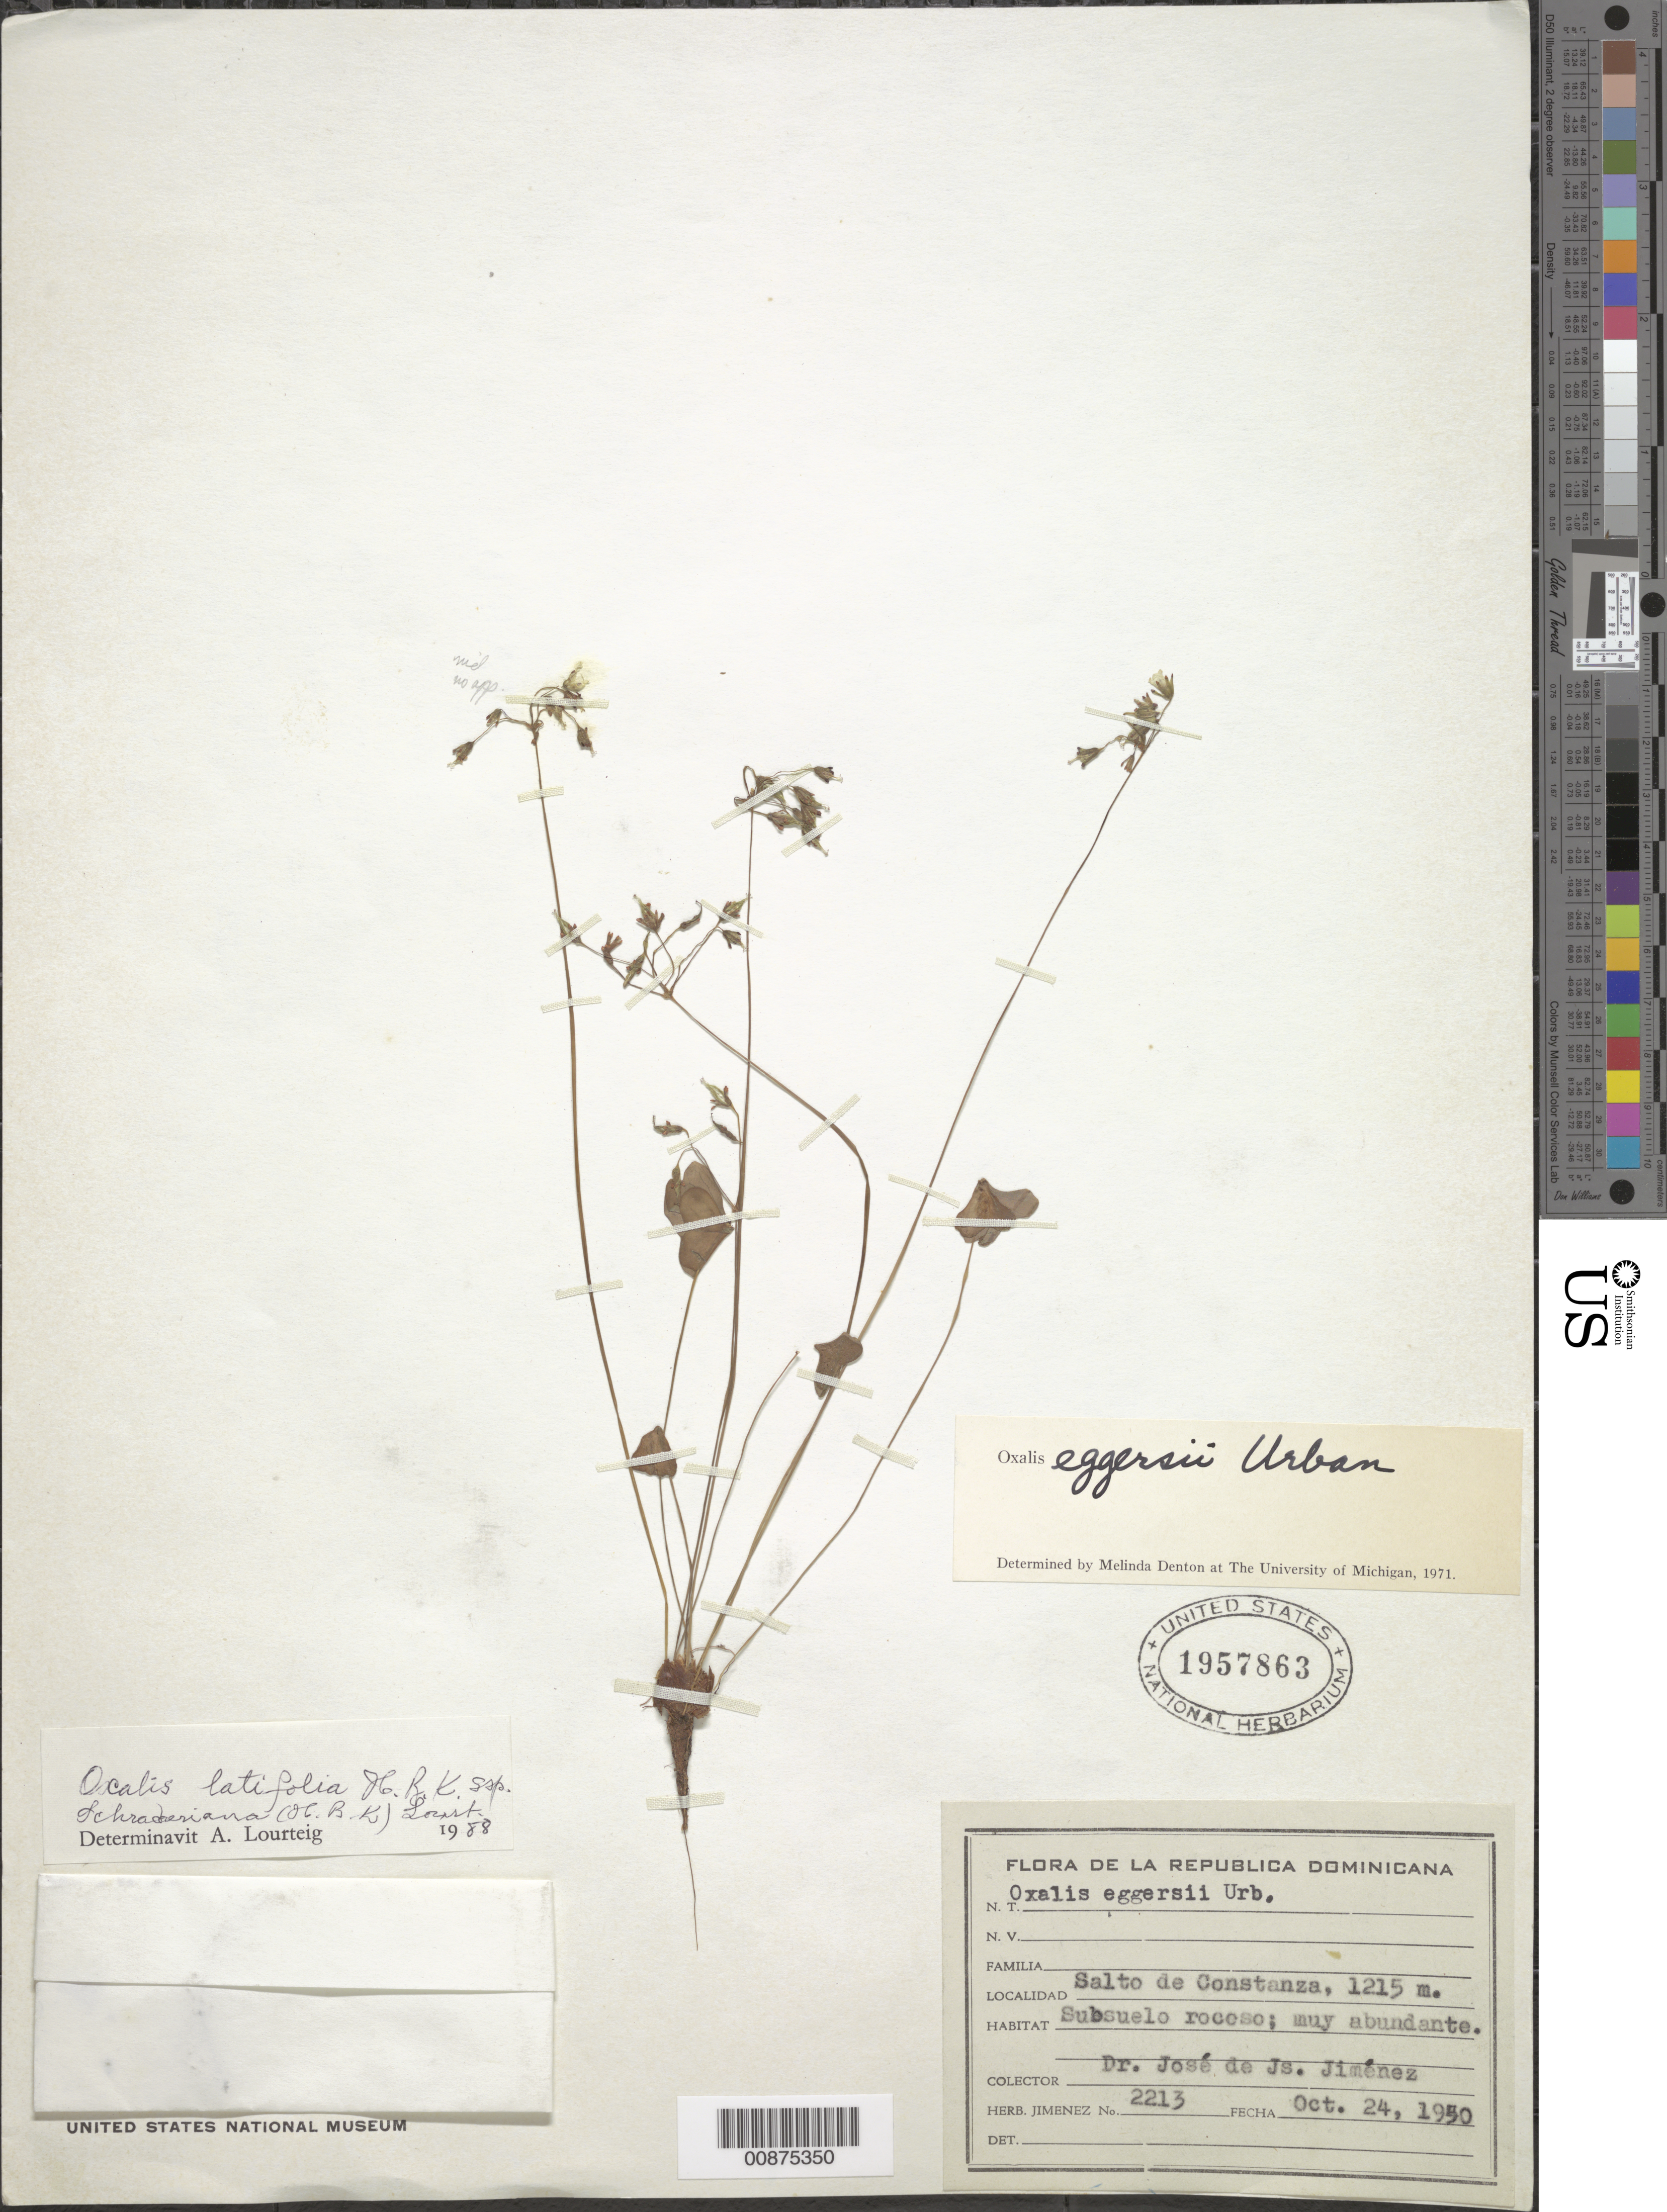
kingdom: Plantae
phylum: Tracheophyta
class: Magnoliopsida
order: Oxalidales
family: Oxalidaceae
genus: Oxalis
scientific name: Oxalis latifolia subsp. schraderiana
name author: (Kunth) Lourteig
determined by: Lourteig, A.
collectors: J. J. Jiménez Almonte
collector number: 2213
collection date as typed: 24 Oct 1950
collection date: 1950-10-24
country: Dominican Republic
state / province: La Vega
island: Hispaniola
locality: Salto de Constanza.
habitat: Subsuelo rocoso.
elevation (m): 1215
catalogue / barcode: US 1957863